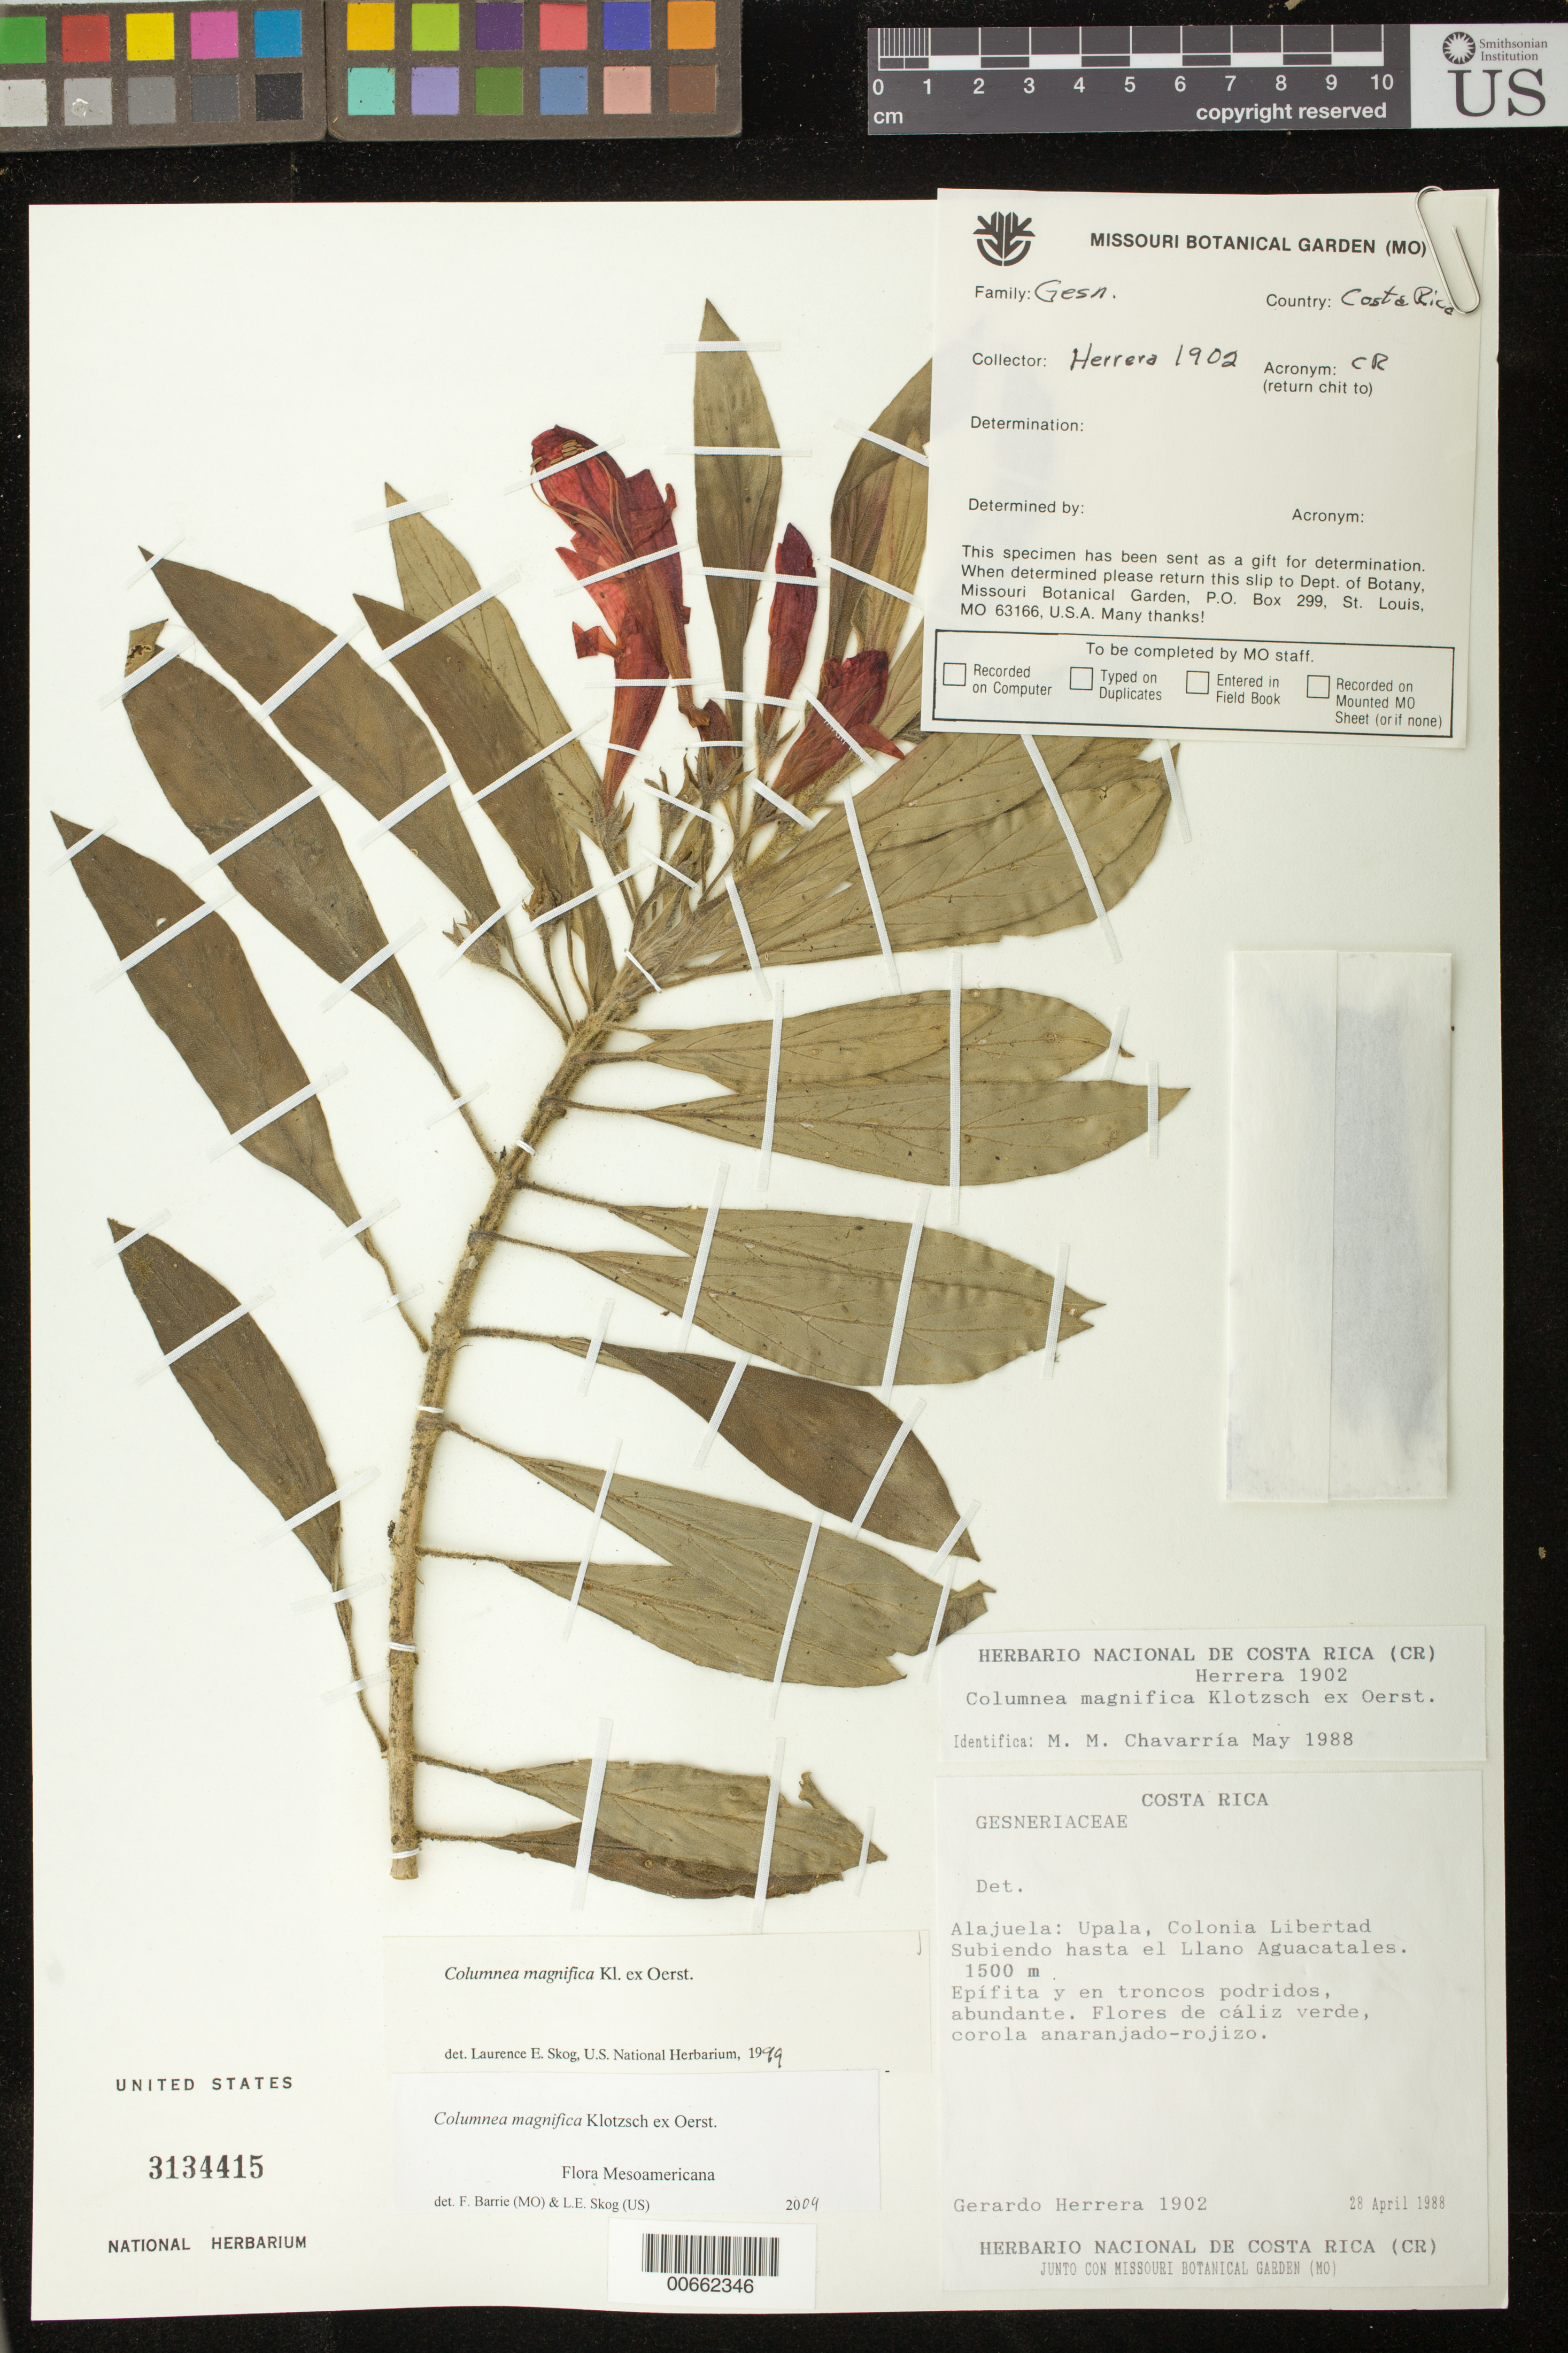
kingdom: Plantae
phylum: Tracheophyta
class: Magnoliopsida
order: Lamiales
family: Gesneriaceae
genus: Columnea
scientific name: Columnea magnifica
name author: Klotzsch ex Oerst.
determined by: Skog, Laurence E.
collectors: G. Herrera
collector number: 1902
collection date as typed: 28 Apr 1988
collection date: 1988-04-28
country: Costa Rica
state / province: Alajuela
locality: Upala, Colonia Libertad, Subiendo hasta el Llano Aguacatales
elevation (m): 1500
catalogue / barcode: US 3134415